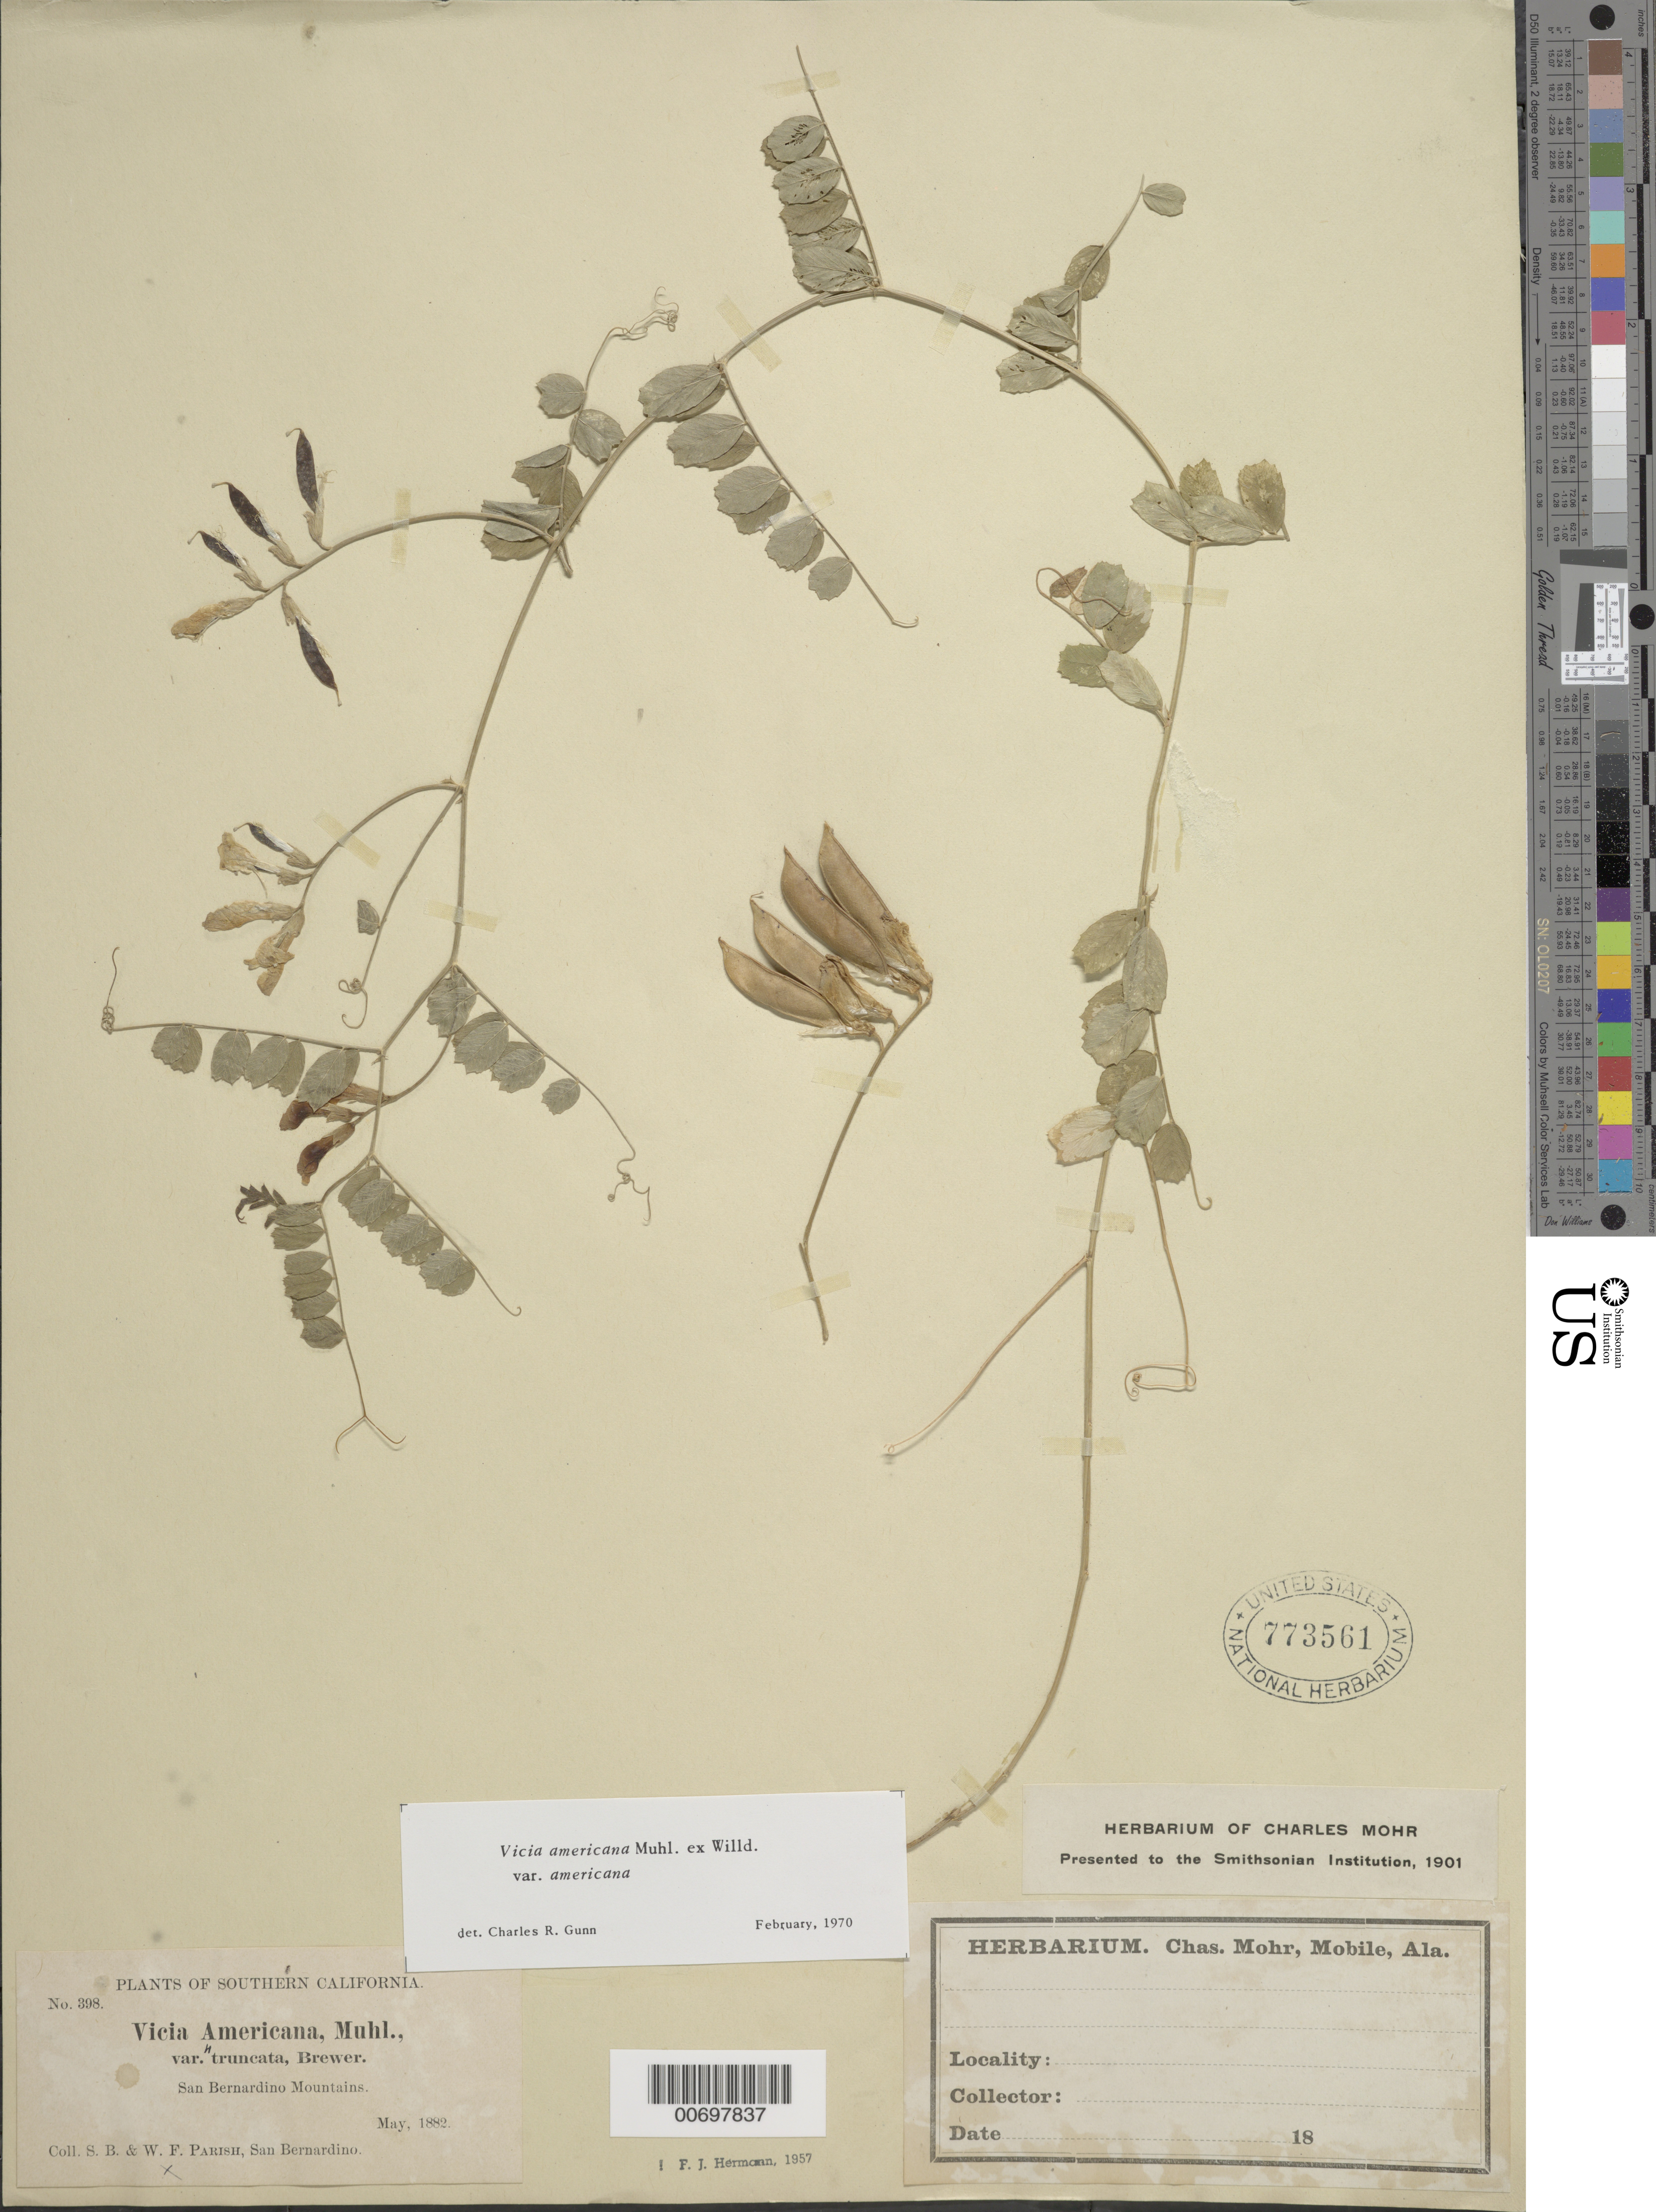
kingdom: Plantae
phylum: Tracheophyta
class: Magnoliopsida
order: Fabales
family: Fabaceae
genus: Vicia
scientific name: Vicia americana var. americana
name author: Muhl. ex Willd.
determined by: Gunn, C. R.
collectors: S. B. Parish & W. F. Parish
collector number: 398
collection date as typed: May 1882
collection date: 1882-05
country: United States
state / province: California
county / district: San Bernardino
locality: San Bernardino Mts.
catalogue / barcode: US 773561